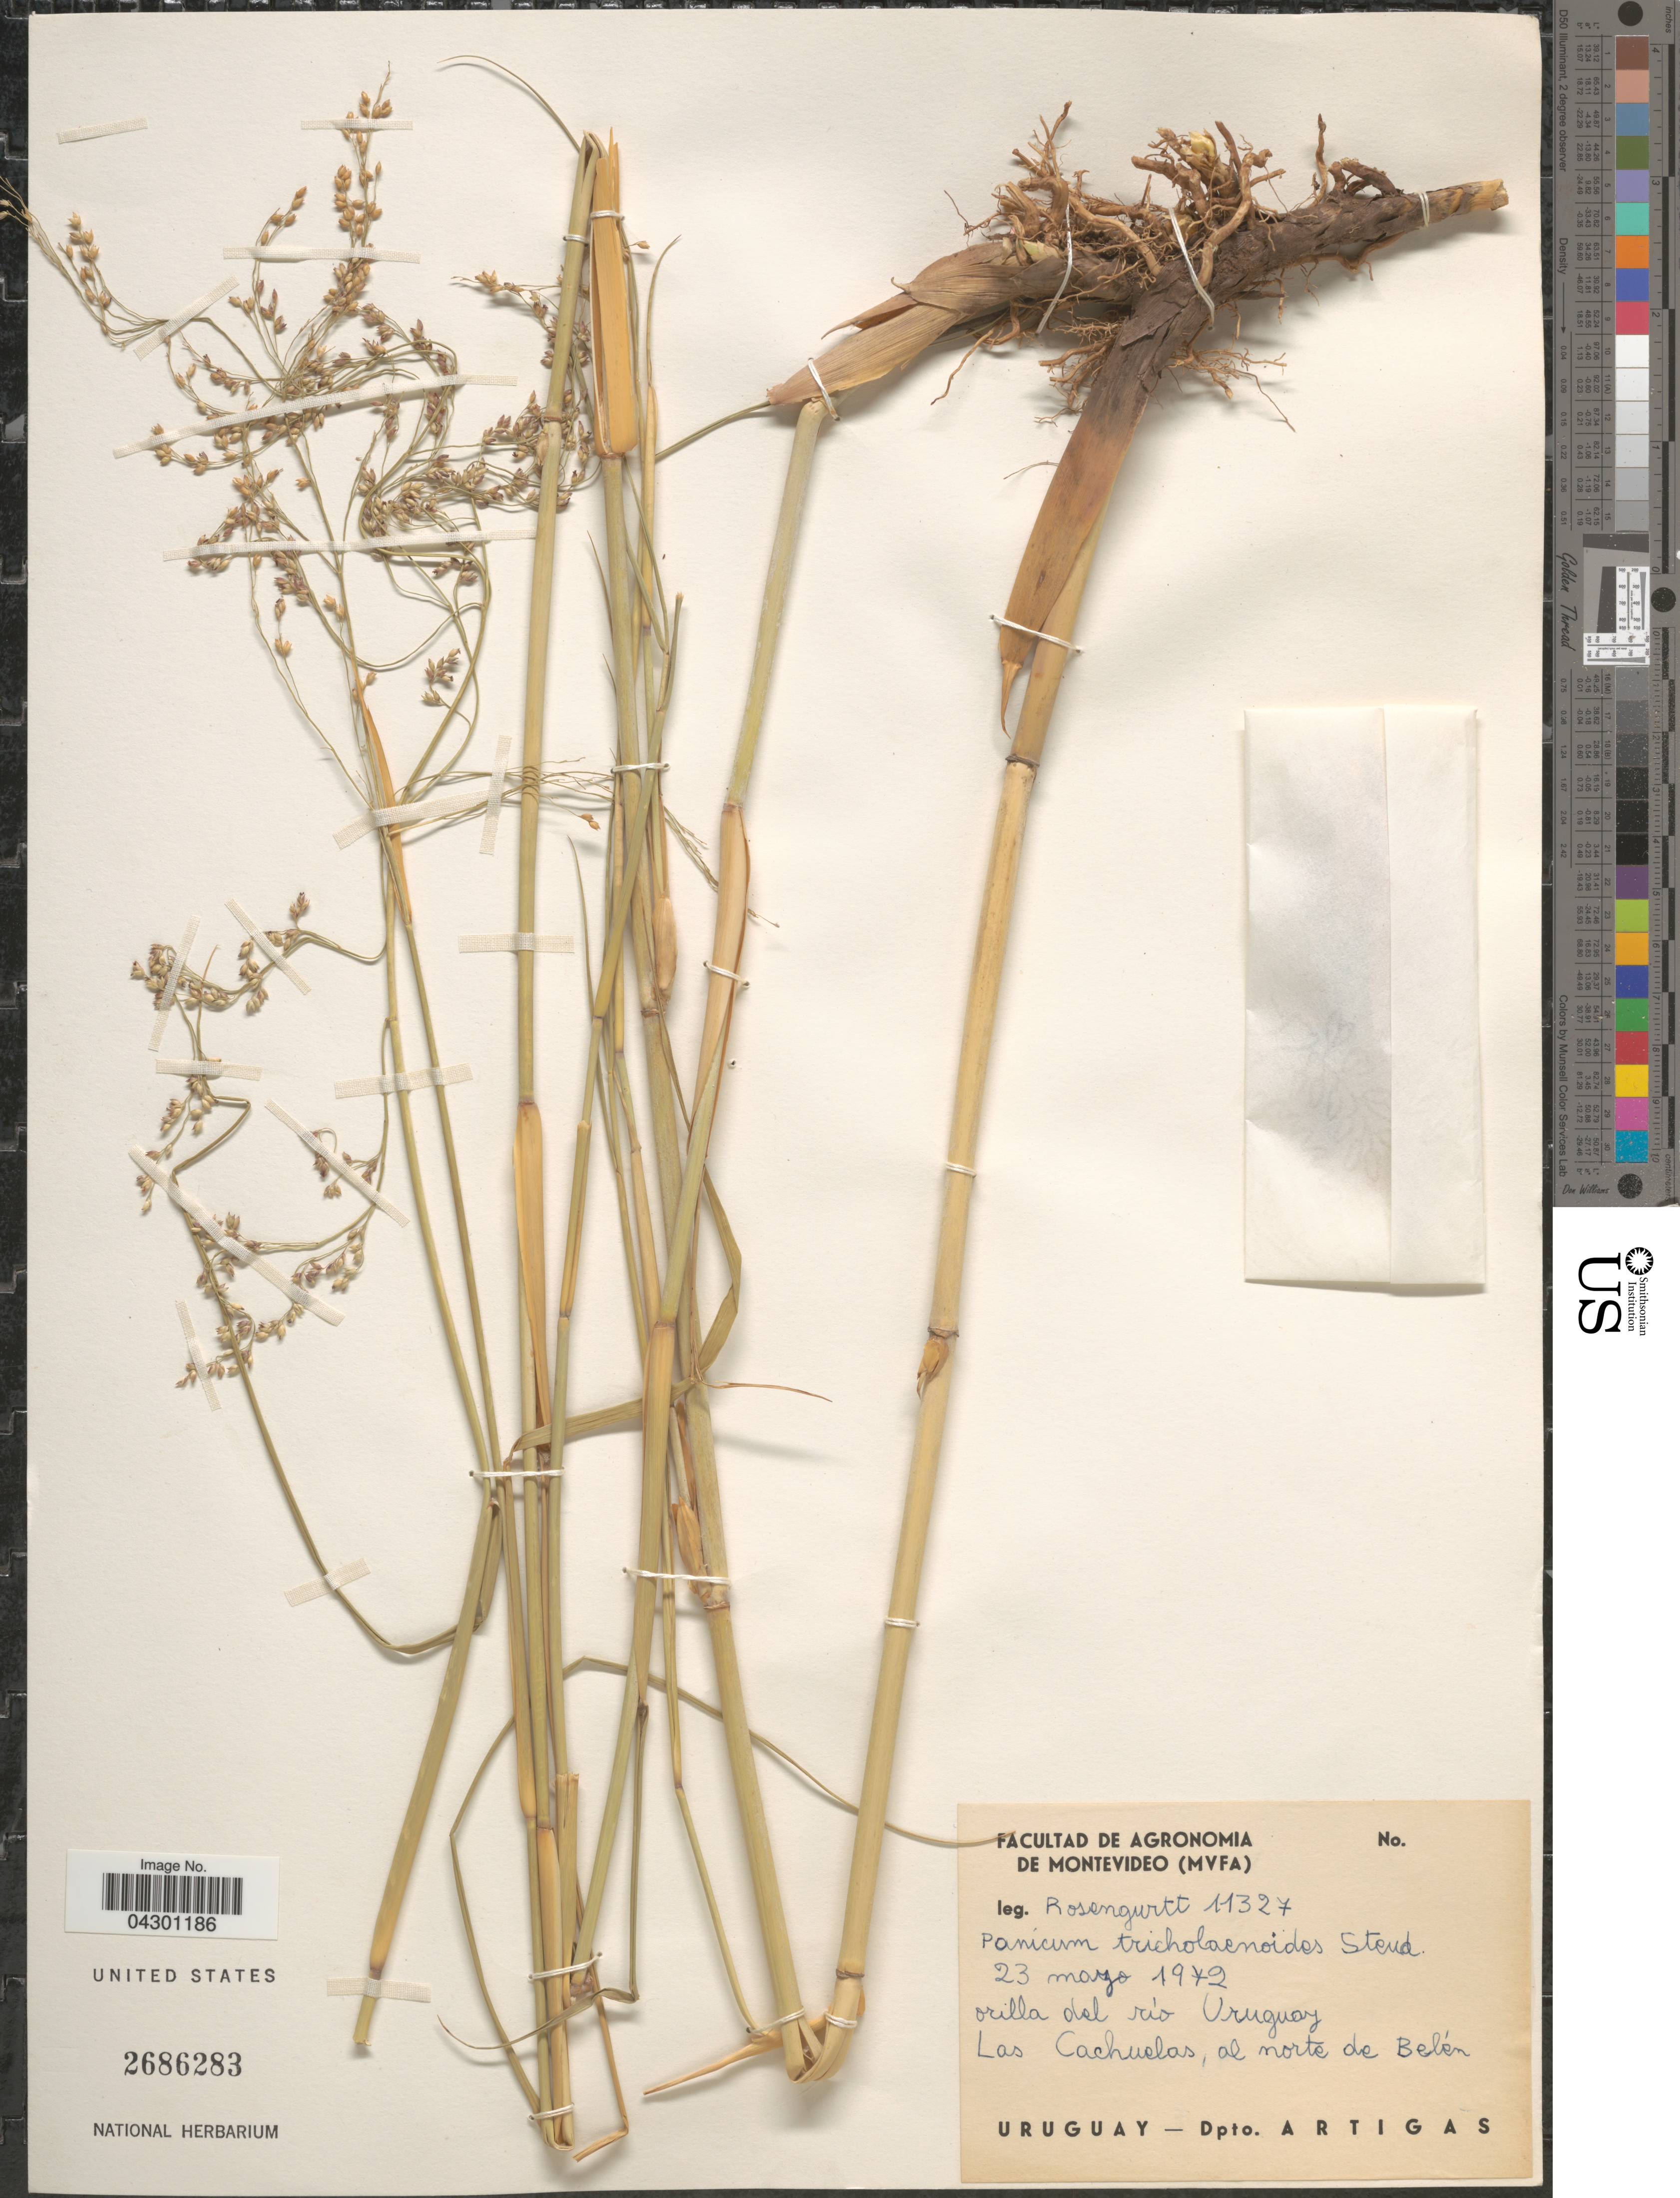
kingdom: Plantae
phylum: Tracheophyta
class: Liliopsida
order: Poales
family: Poaceae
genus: Panicum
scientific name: Panicum tricholaenoides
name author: Steud.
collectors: Rosengurtt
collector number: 11327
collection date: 1972-05-23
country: Uruguay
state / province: Artigas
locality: Orilla del río Uruguay. Las Cachuelas, al norte de Belén. Dpto. Artigas.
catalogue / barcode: US 2686283